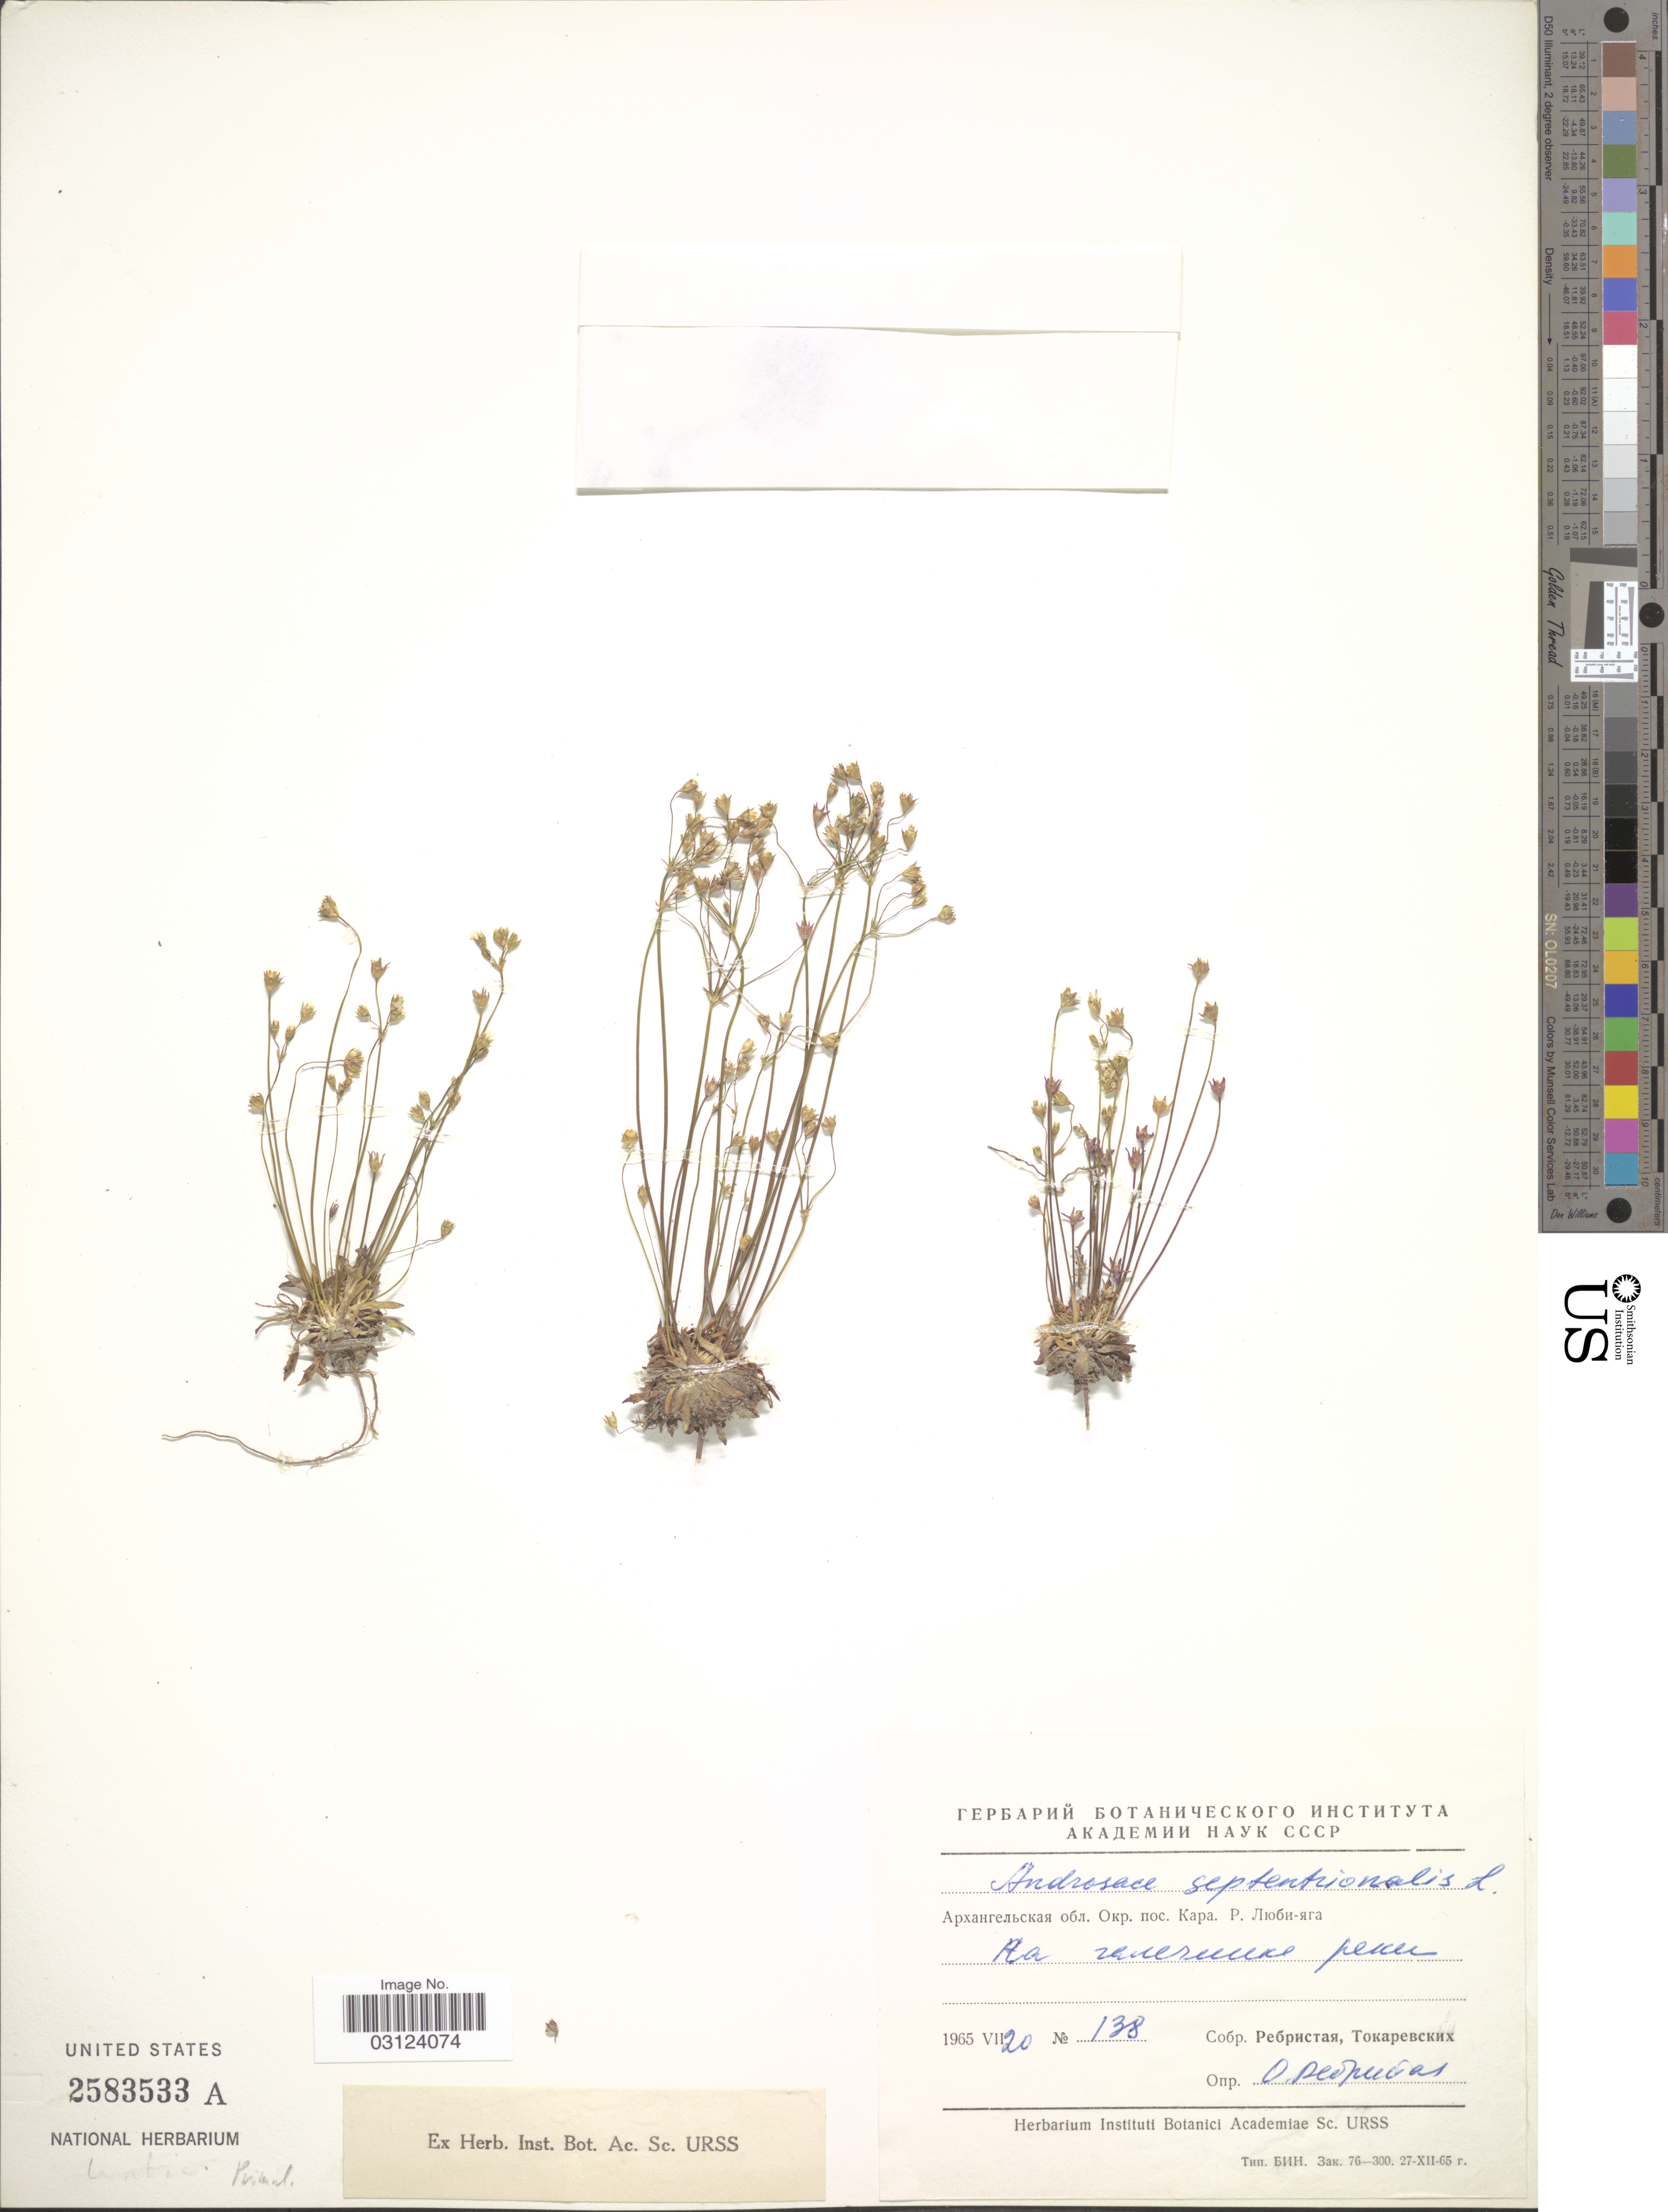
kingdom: Plantae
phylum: Tracheophyta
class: Magnoliopsida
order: Ericales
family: Primulaceae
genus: Androsace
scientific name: Androsace septentrionalis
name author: L.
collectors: O. Rebristaya & S. Tokorevskikh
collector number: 138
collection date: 1965-07-20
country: Russian Federation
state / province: Arkhangelsk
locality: Village Kara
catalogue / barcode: US 2583533A